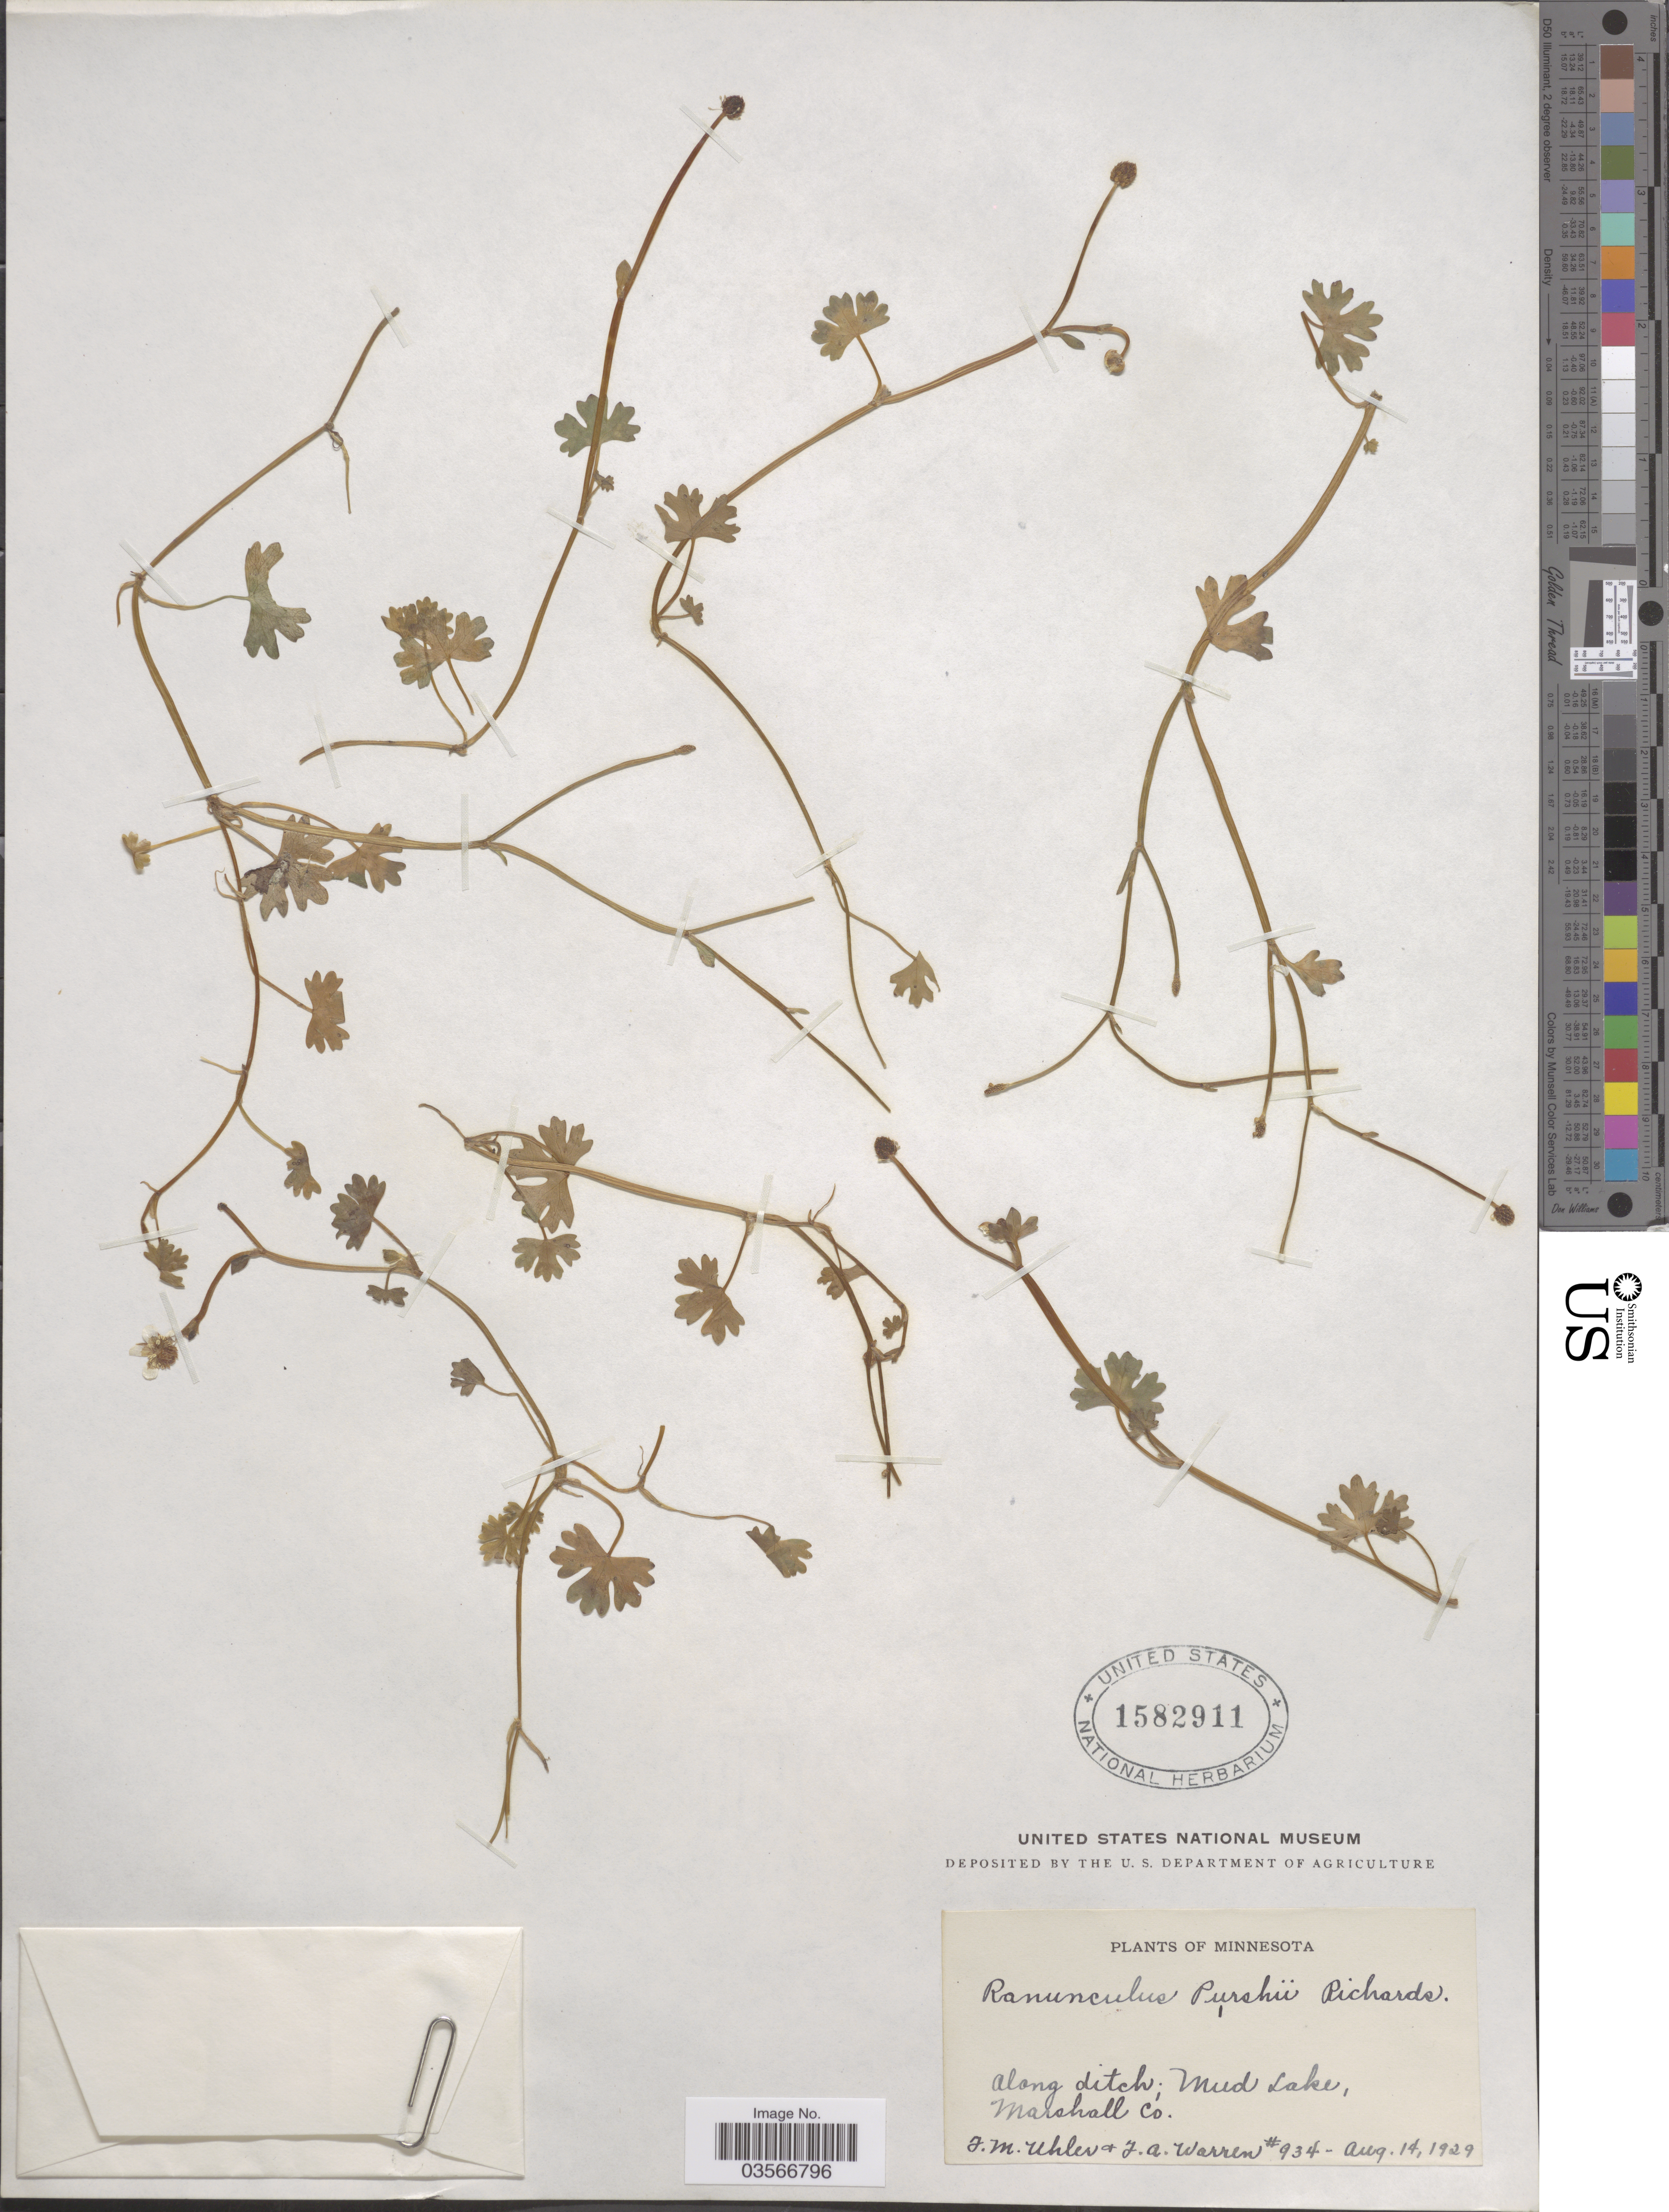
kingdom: Plantae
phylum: Tracheophyta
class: Magnoliopsida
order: Ranunculales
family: Ranunculaceae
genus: Ranunculus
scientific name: Ranunculus gmelinii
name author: DC.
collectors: F. M. Uhler & J. Warren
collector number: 934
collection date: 1929-08-14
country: United States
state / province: Minnesota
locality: Along ditch; Mud Lake, Marshall Co.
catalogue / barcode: US 1582911